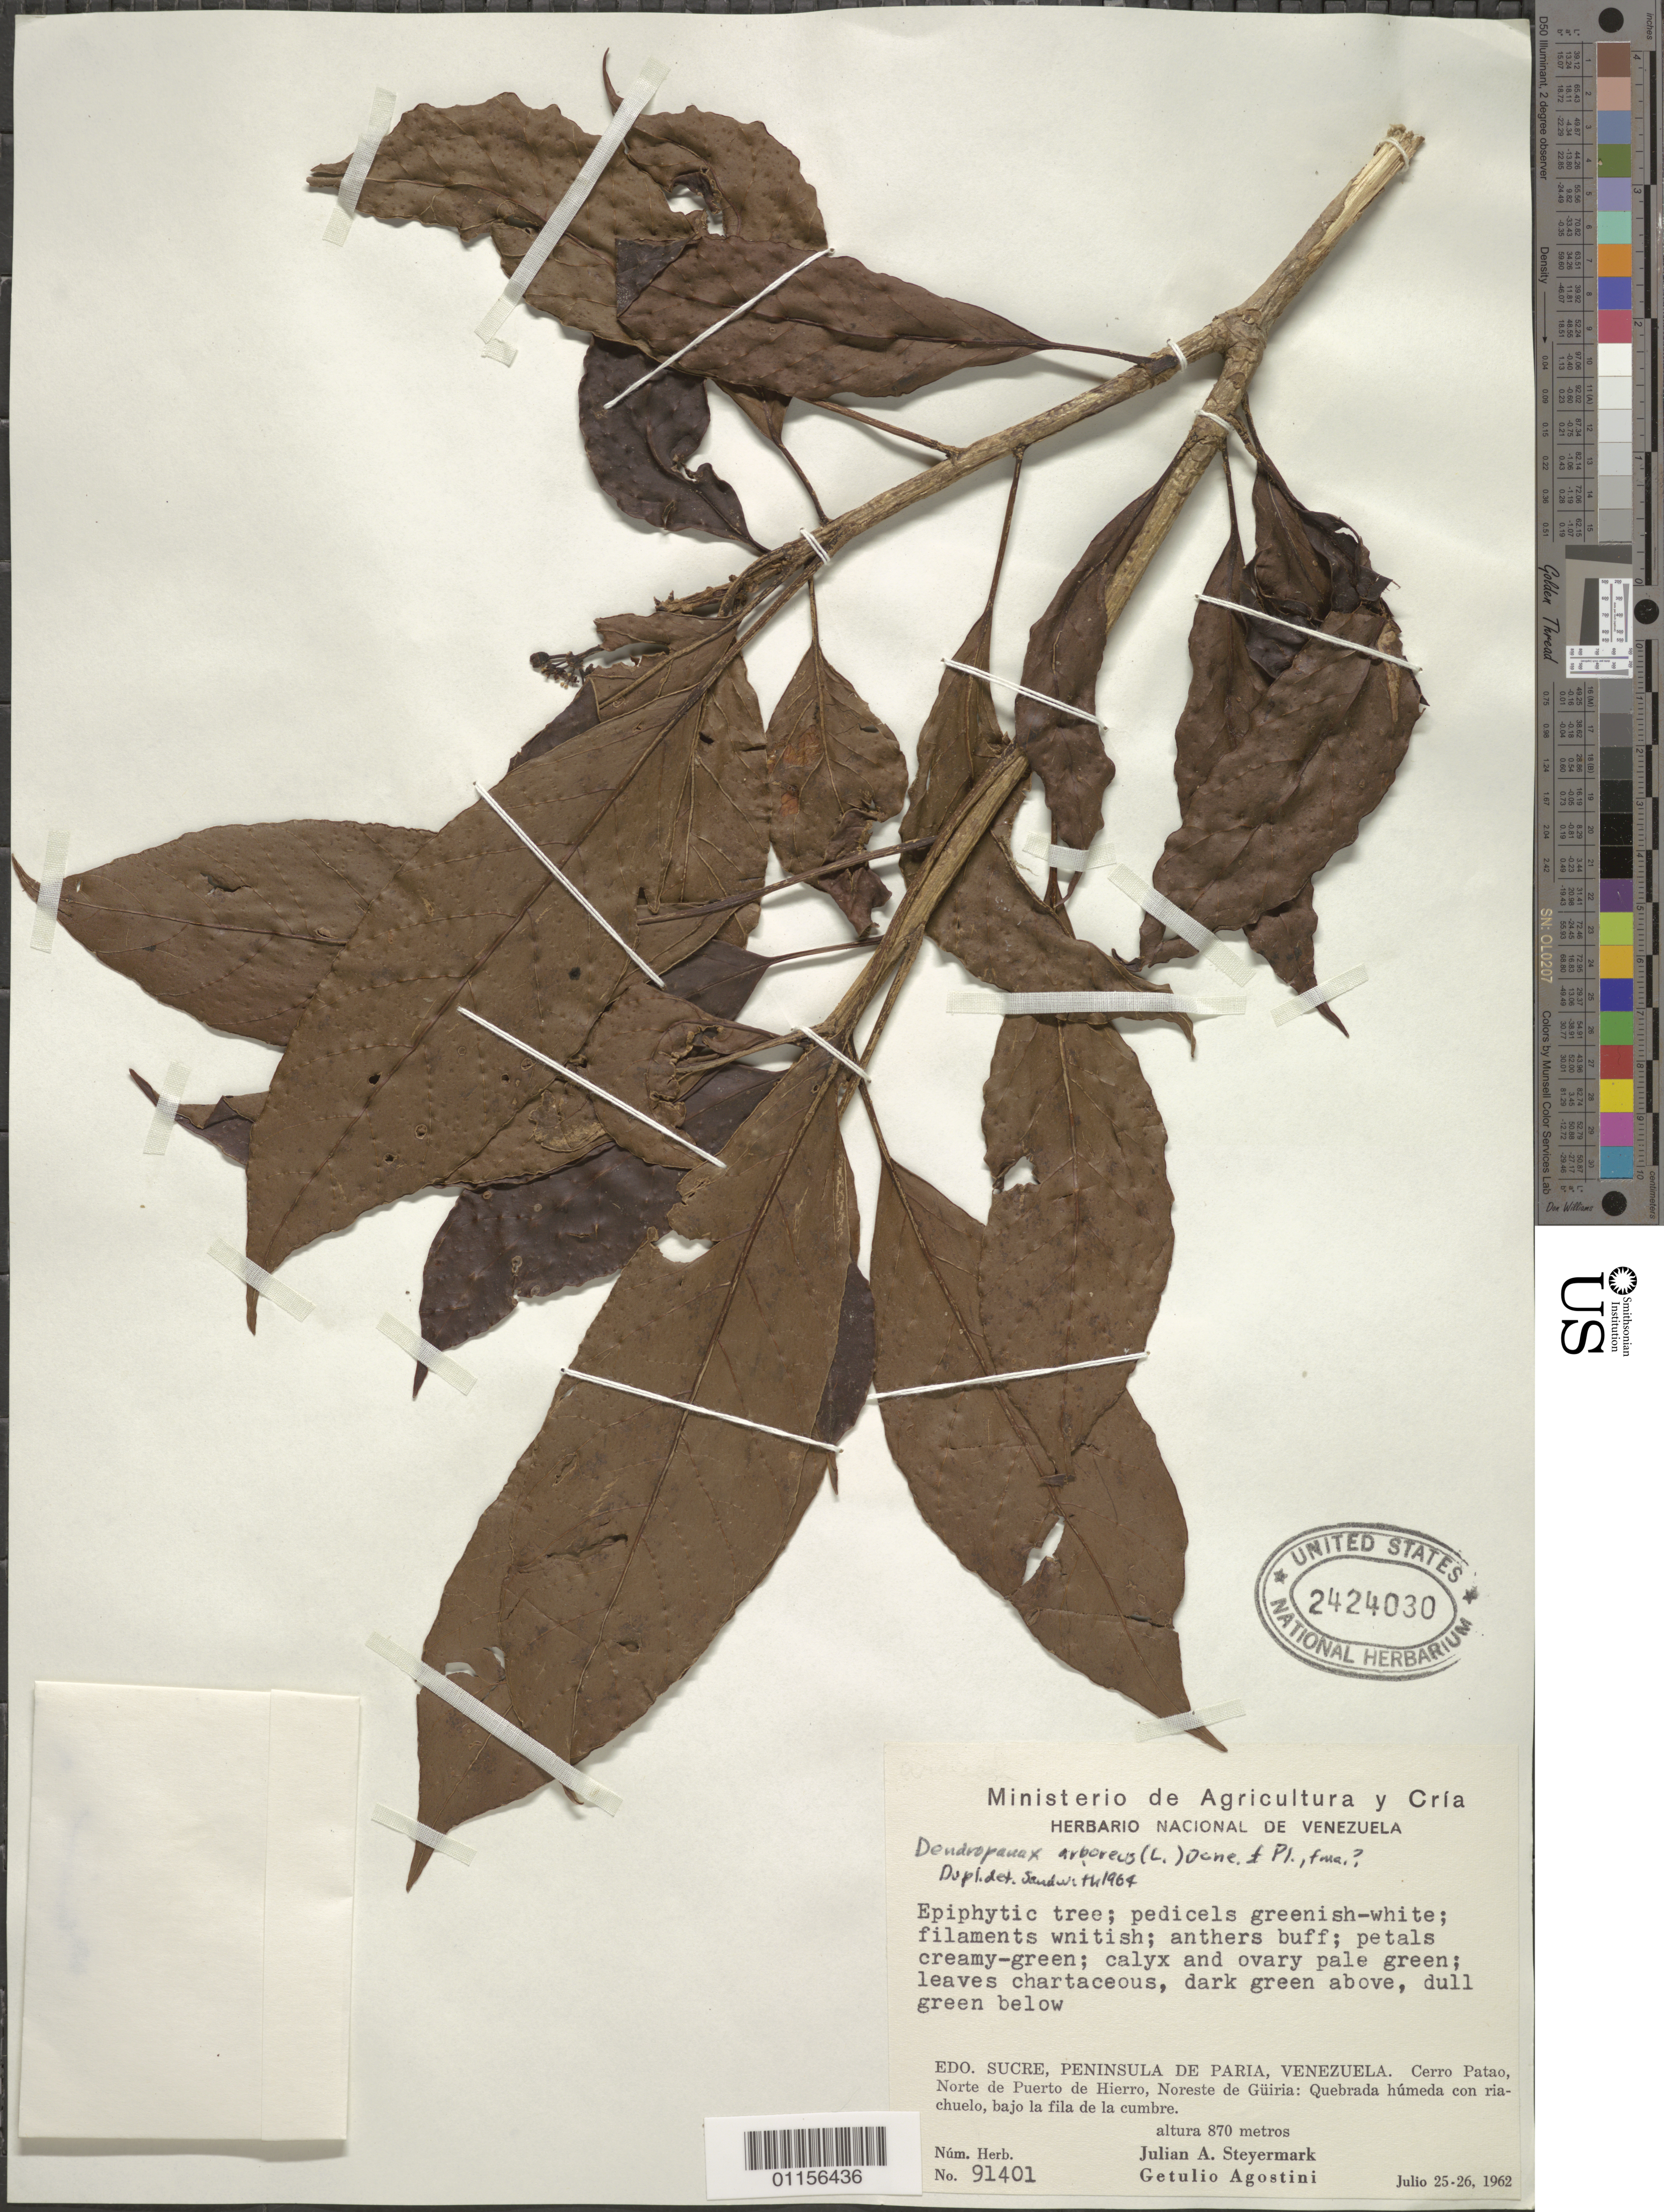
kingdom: Plantae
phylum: Tracheophyta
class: Magnoliopsida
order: Apiales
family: Araliaceae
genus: Dendropanax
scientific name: Dendropanax arboreus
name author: (L.) Decne. & Planch.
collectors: J. Steyermark & G. Agostini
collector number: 91401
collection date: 1962-07-25/1962-07-26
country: Venezuela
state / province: Sucre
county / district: Paria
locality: Cerro Patao, N de Puerto de Hierro, Noreste de Guiria.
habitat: Epiphytic tree.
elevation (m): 870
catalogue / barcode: US 2424030